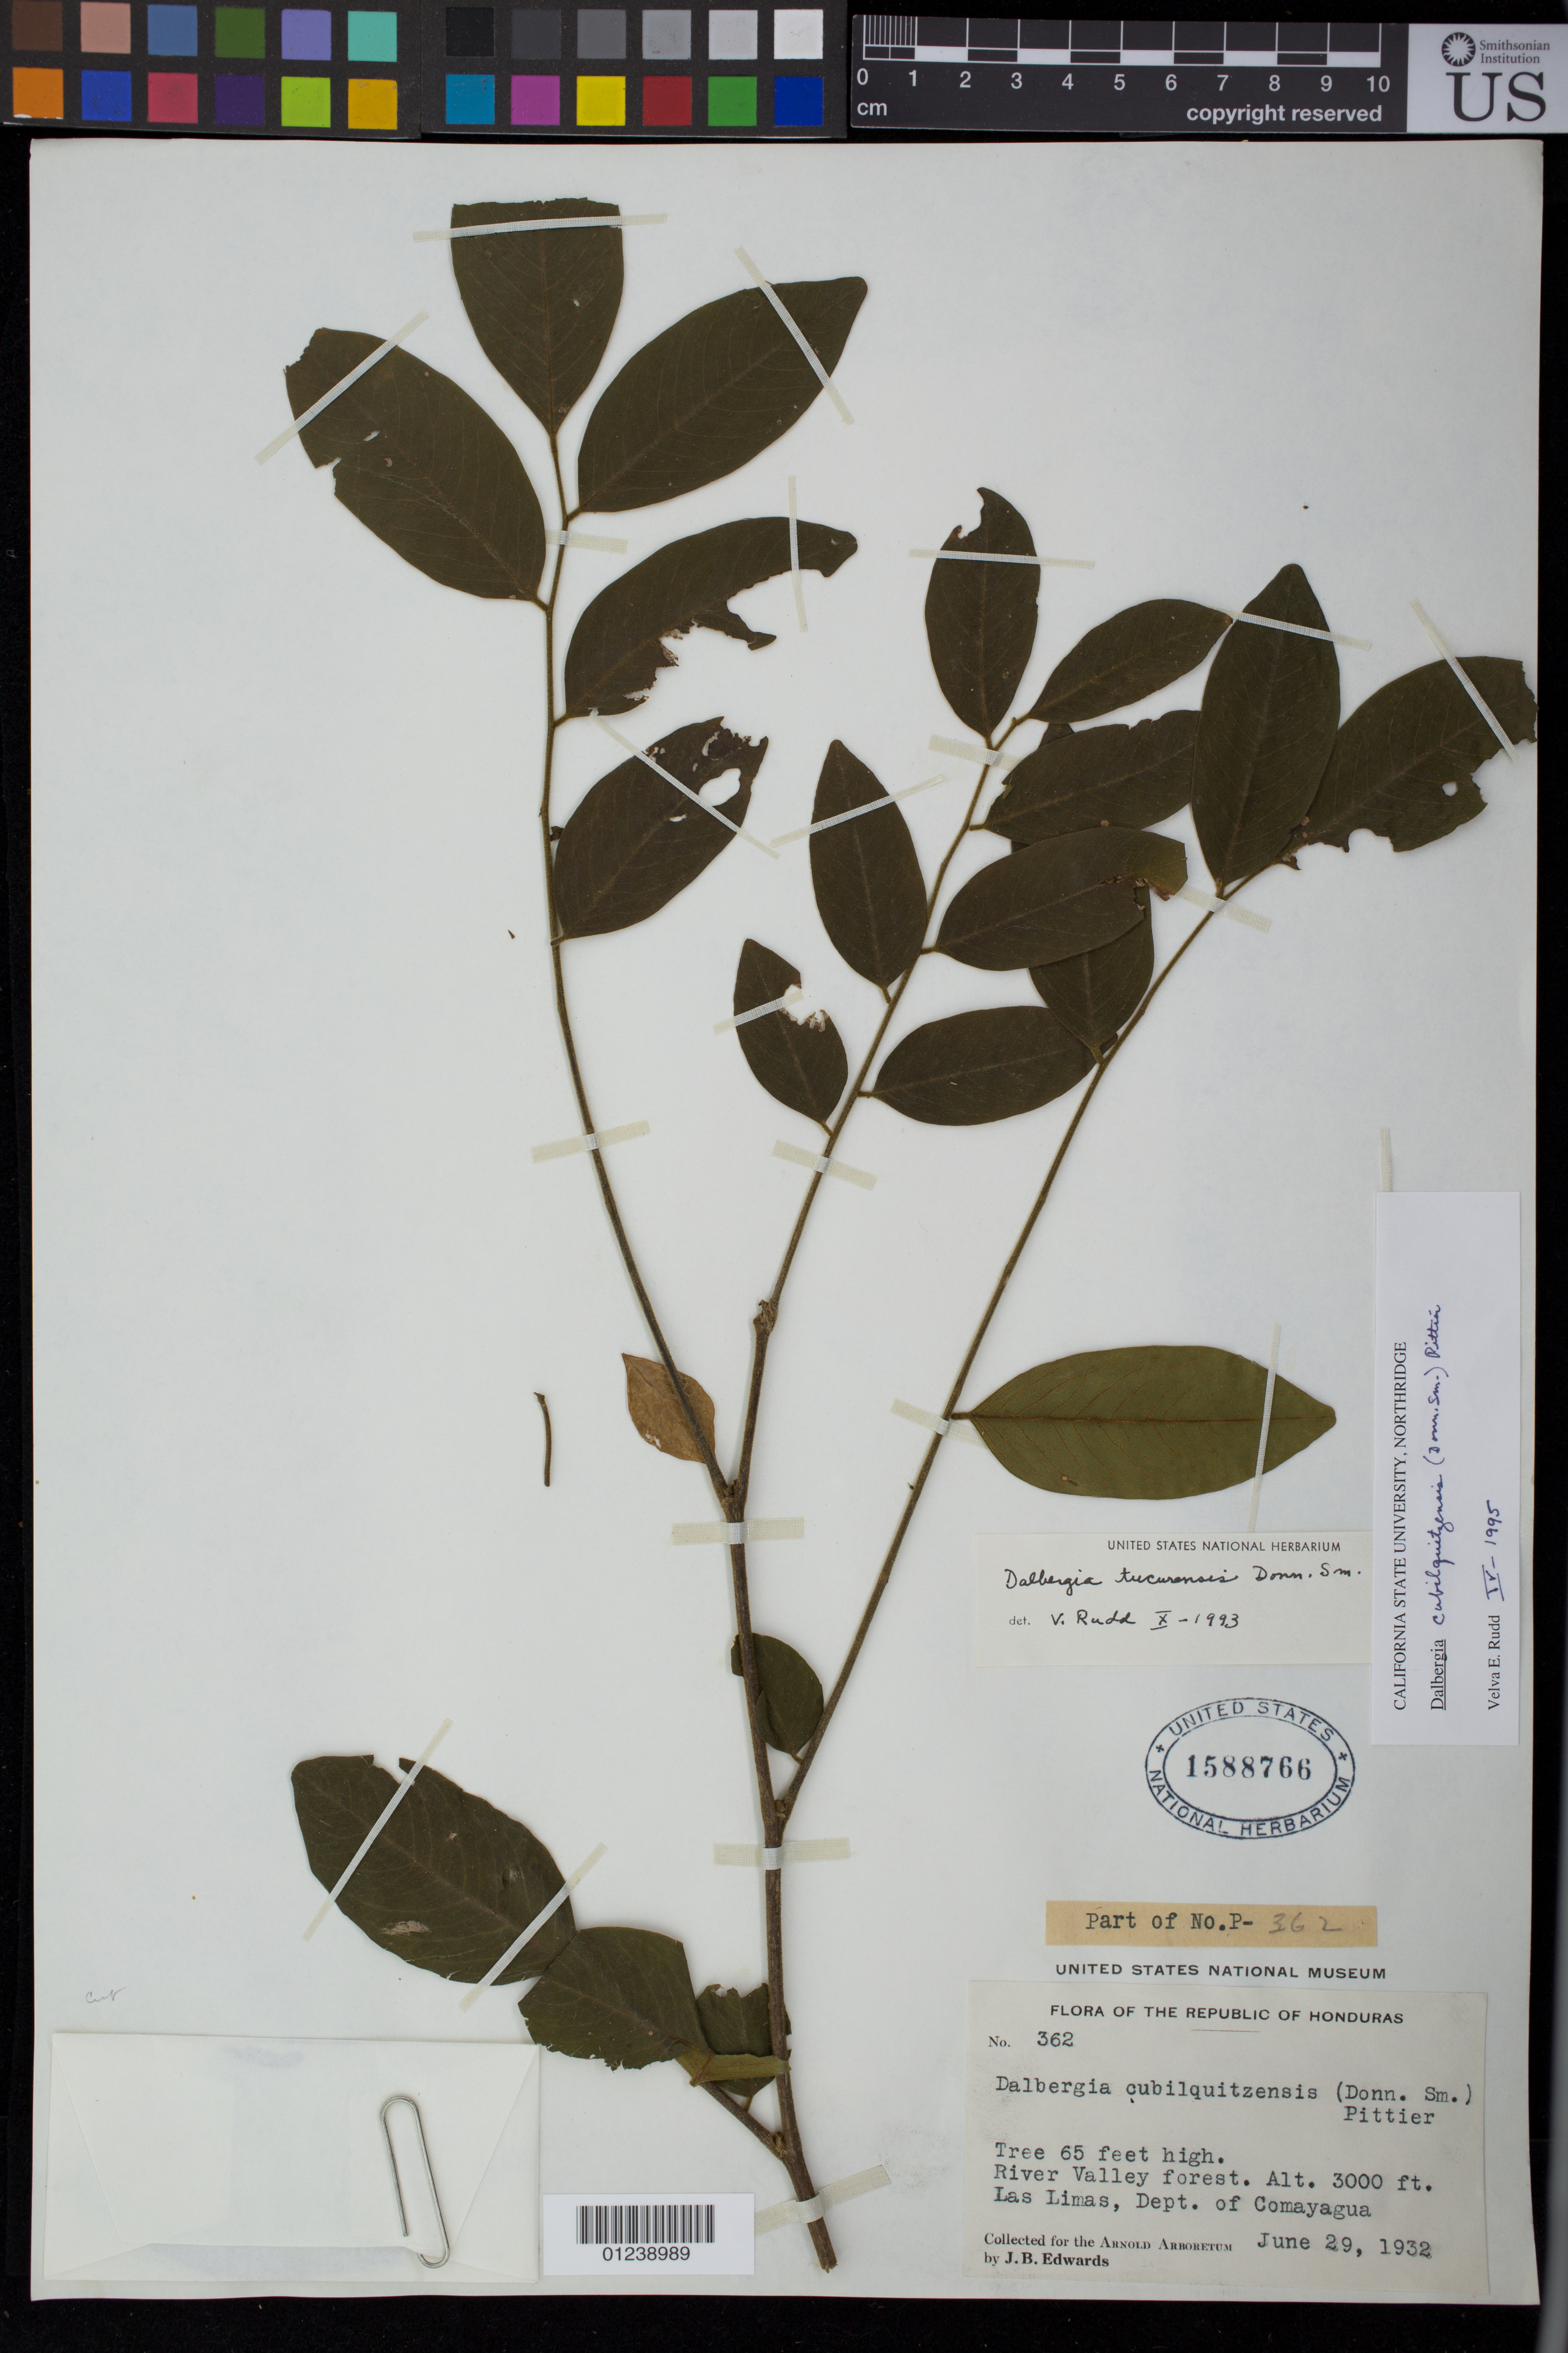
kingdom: Plantae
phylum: Tracheophyta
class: Magnoliopsida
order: Fabales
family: Fabaceae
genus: Dalbergia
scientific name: Dalbergia cubilquitzensis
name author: (Donn. Sm.) Pittier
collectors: J. B. Edwards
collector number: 362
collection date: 1932-06-29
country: Honduras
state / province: Comayagua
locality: River Valley forest. Las Limas.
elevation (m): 914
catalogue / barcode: US 1588766